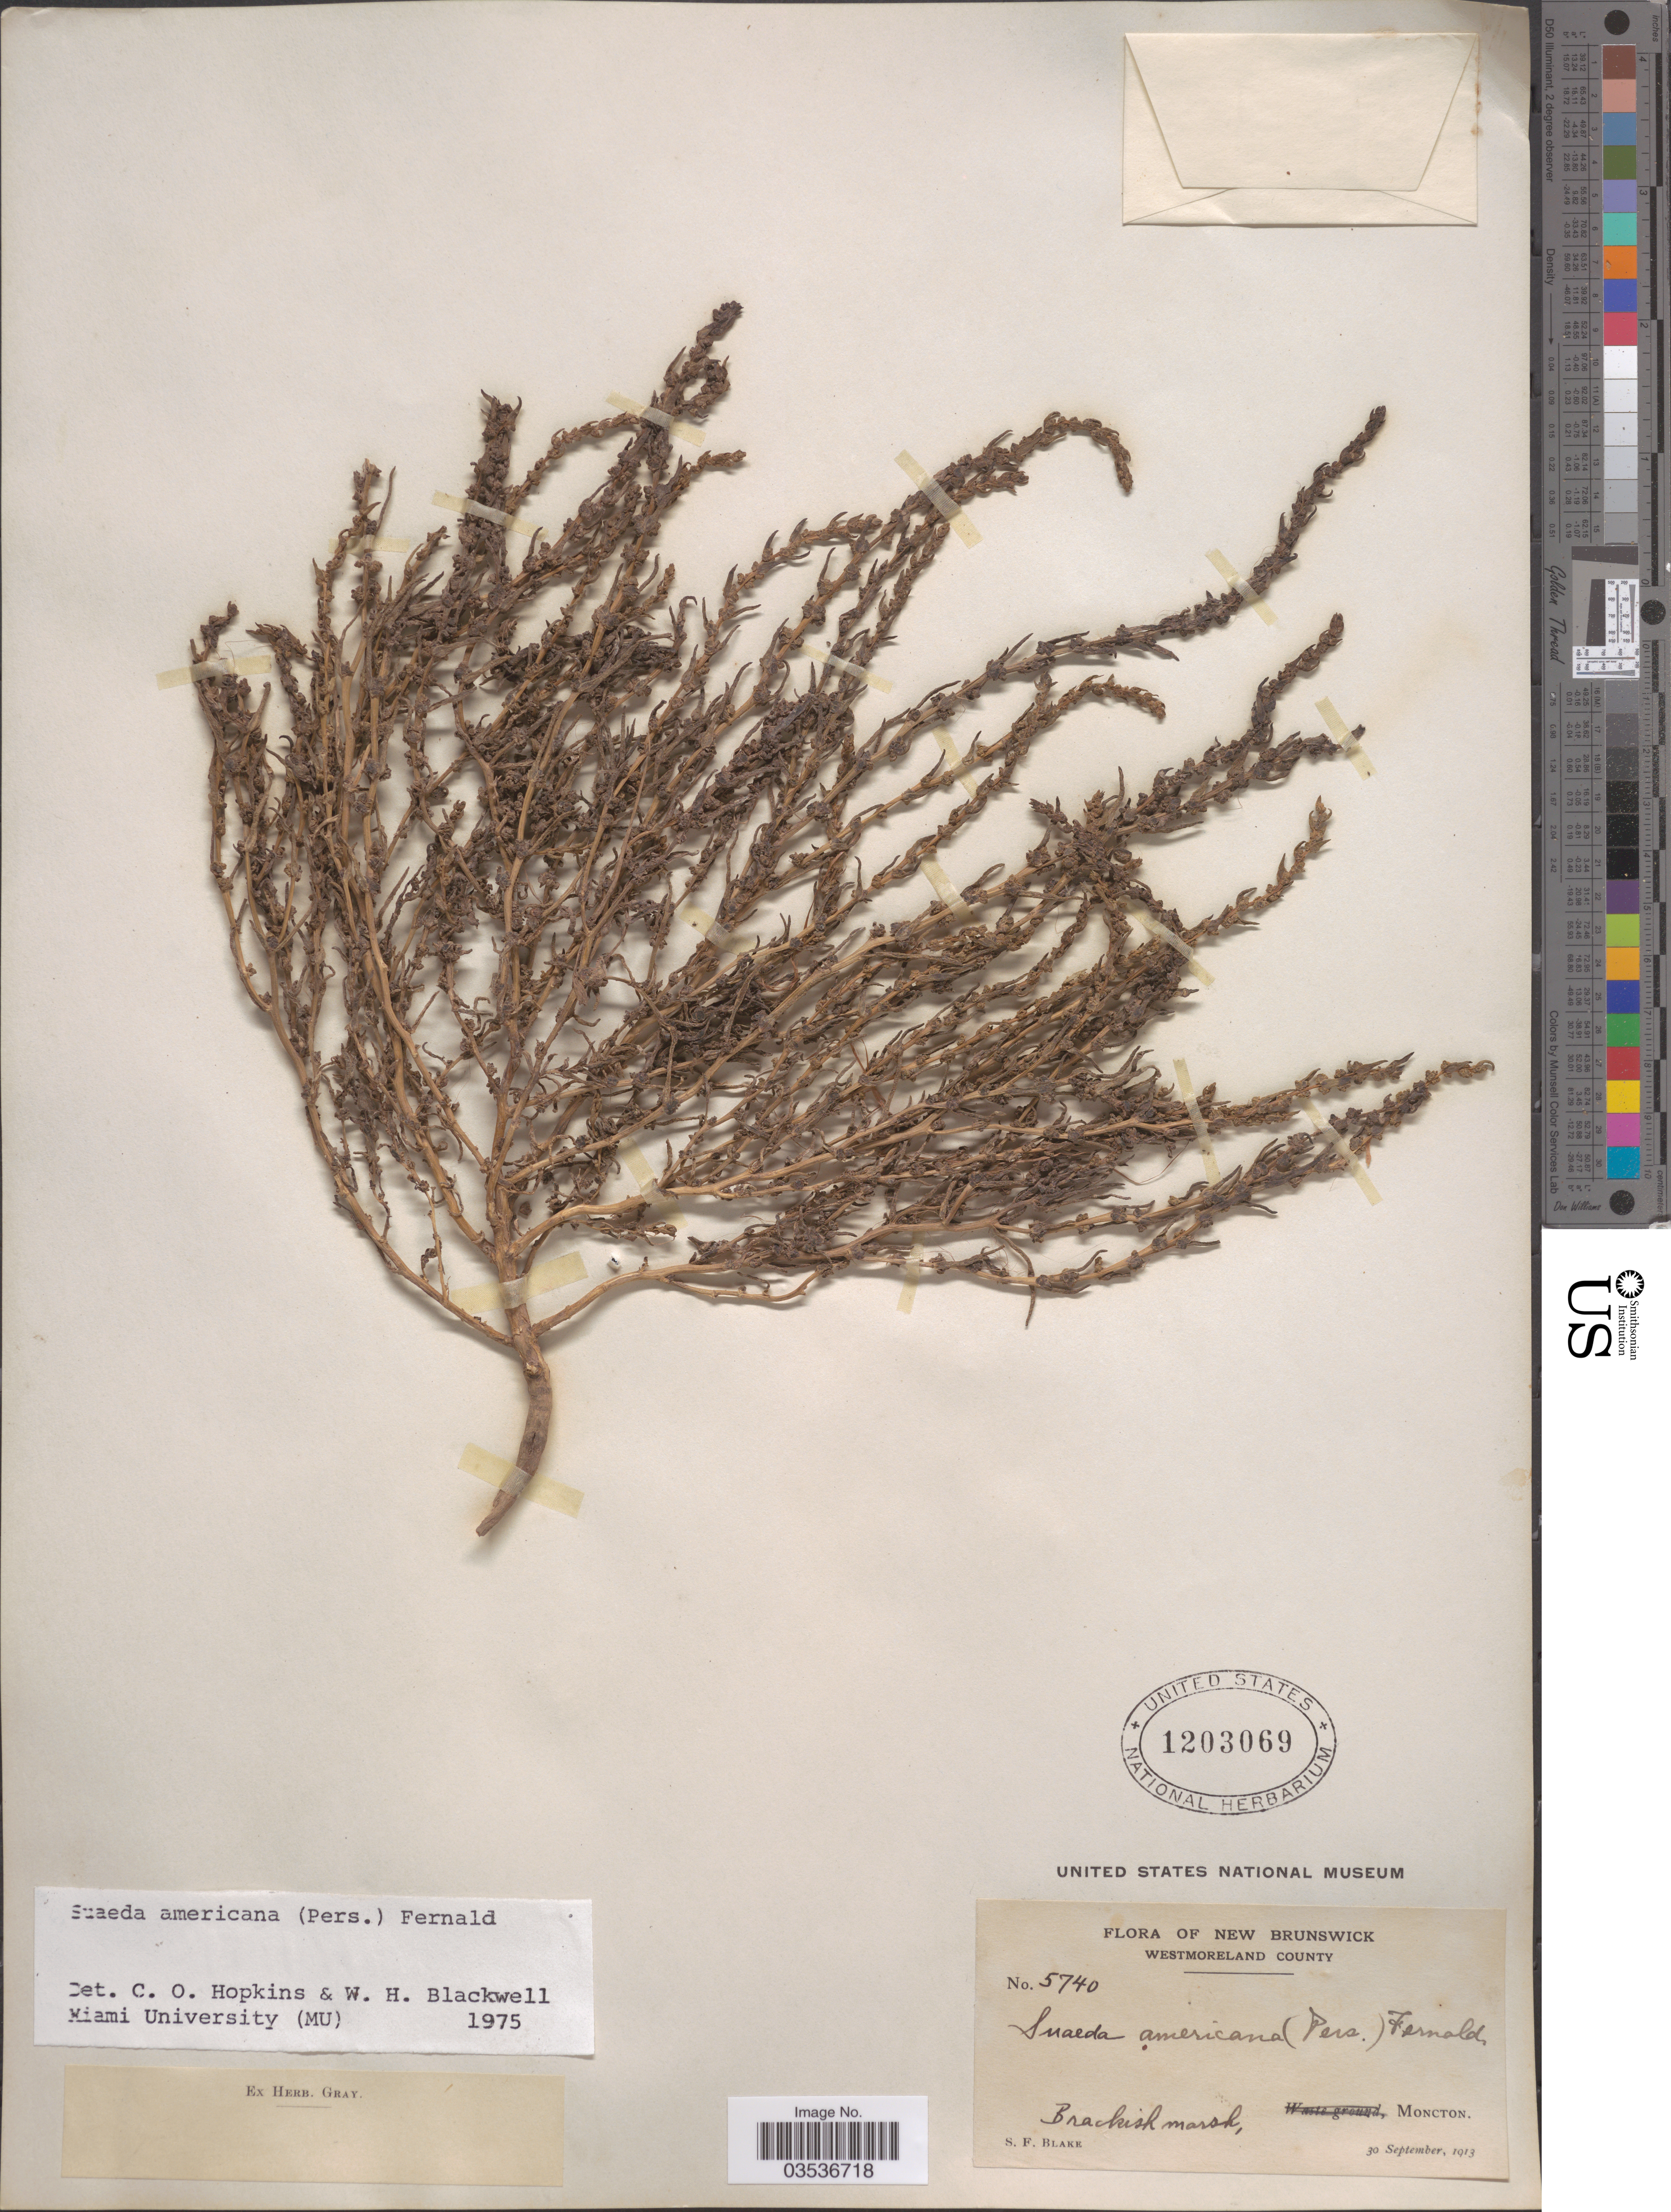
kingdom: Plantae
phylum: Tracheophyta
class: Magnoliopsida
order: Caryophyllales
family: Amaranthaceae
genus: Suaeda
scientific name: Suaeda americana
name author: (Pers.) Fernald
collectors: S. Blake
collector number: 5740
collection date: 1913-09-30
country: Canada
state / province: New Brunswick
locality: Westmoreland County. Brackish marsh, Moncton.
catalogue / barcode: US 1203069